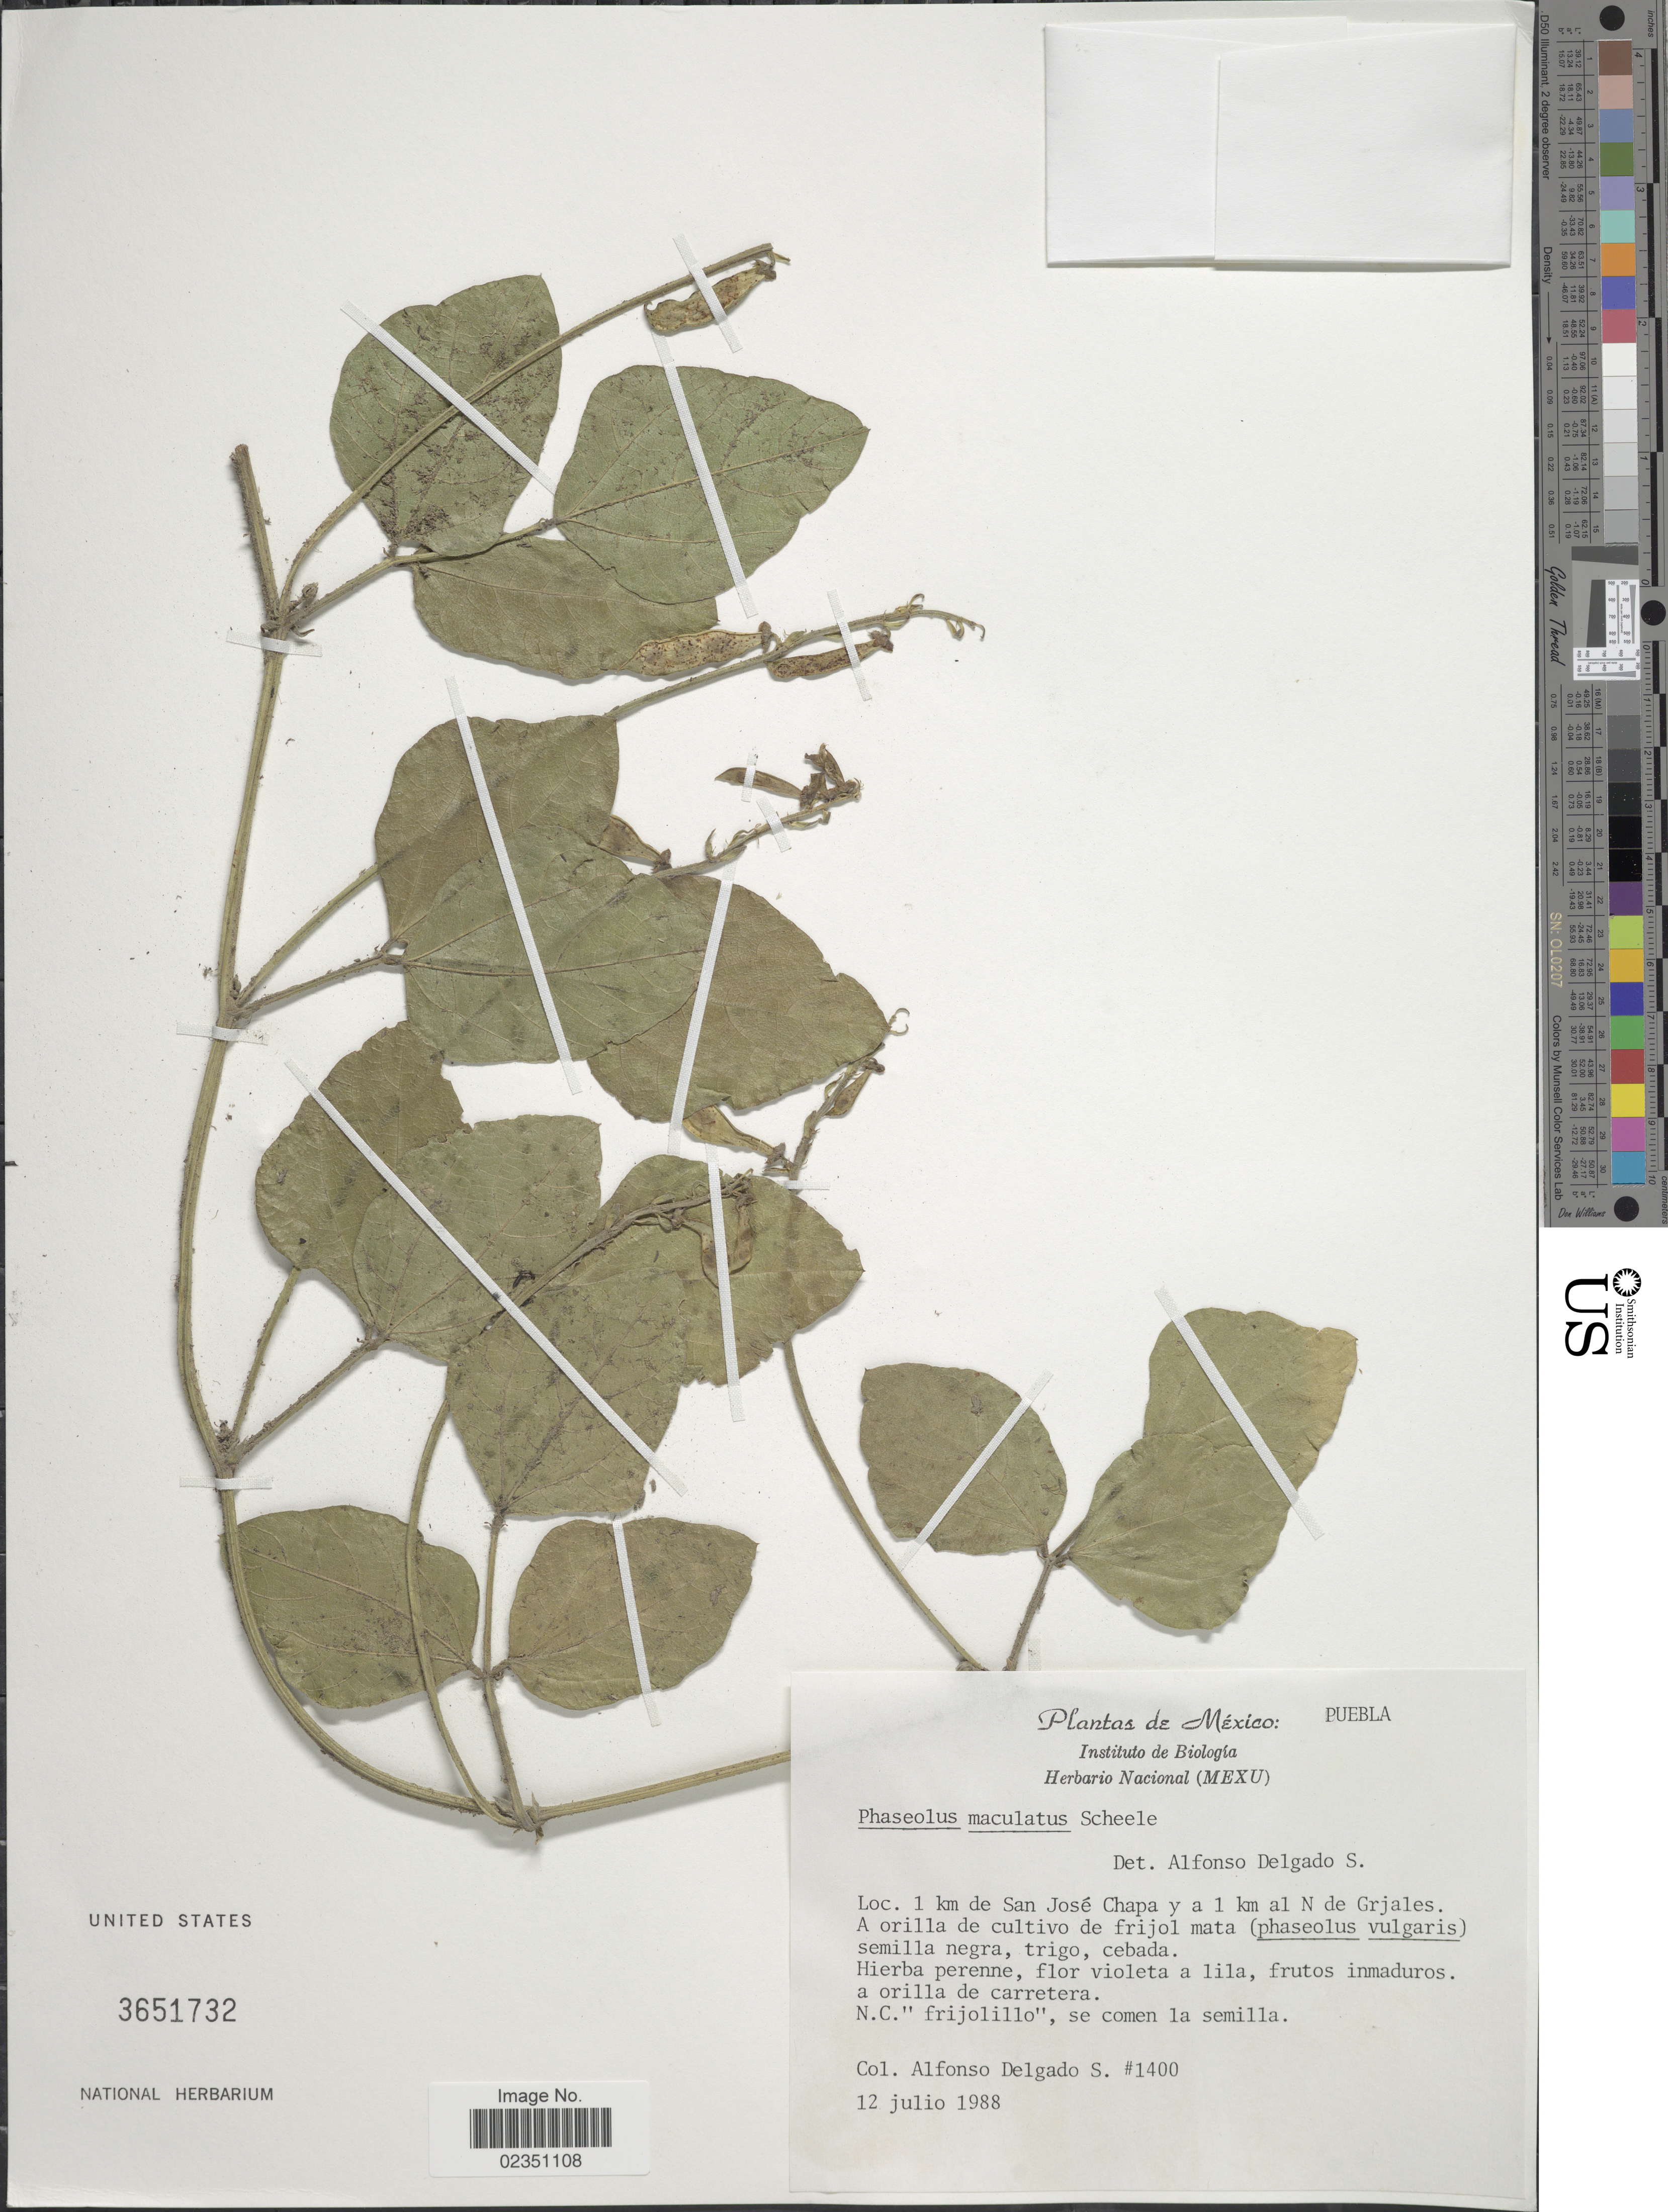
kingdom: Plantae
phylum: Tracheophyta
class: Magnoliopsida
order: Fabales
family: Fabaceae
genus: Phaseolus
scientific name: Phaseolus maculatus subsp. maculatus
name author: Scheele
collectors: A. Delgado S.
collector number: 1400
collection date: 1988-07-12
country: Mexico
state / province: Puebla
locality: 1 km de San José Chapa y a 1 km al N de Grjales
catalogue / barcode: US 3651732